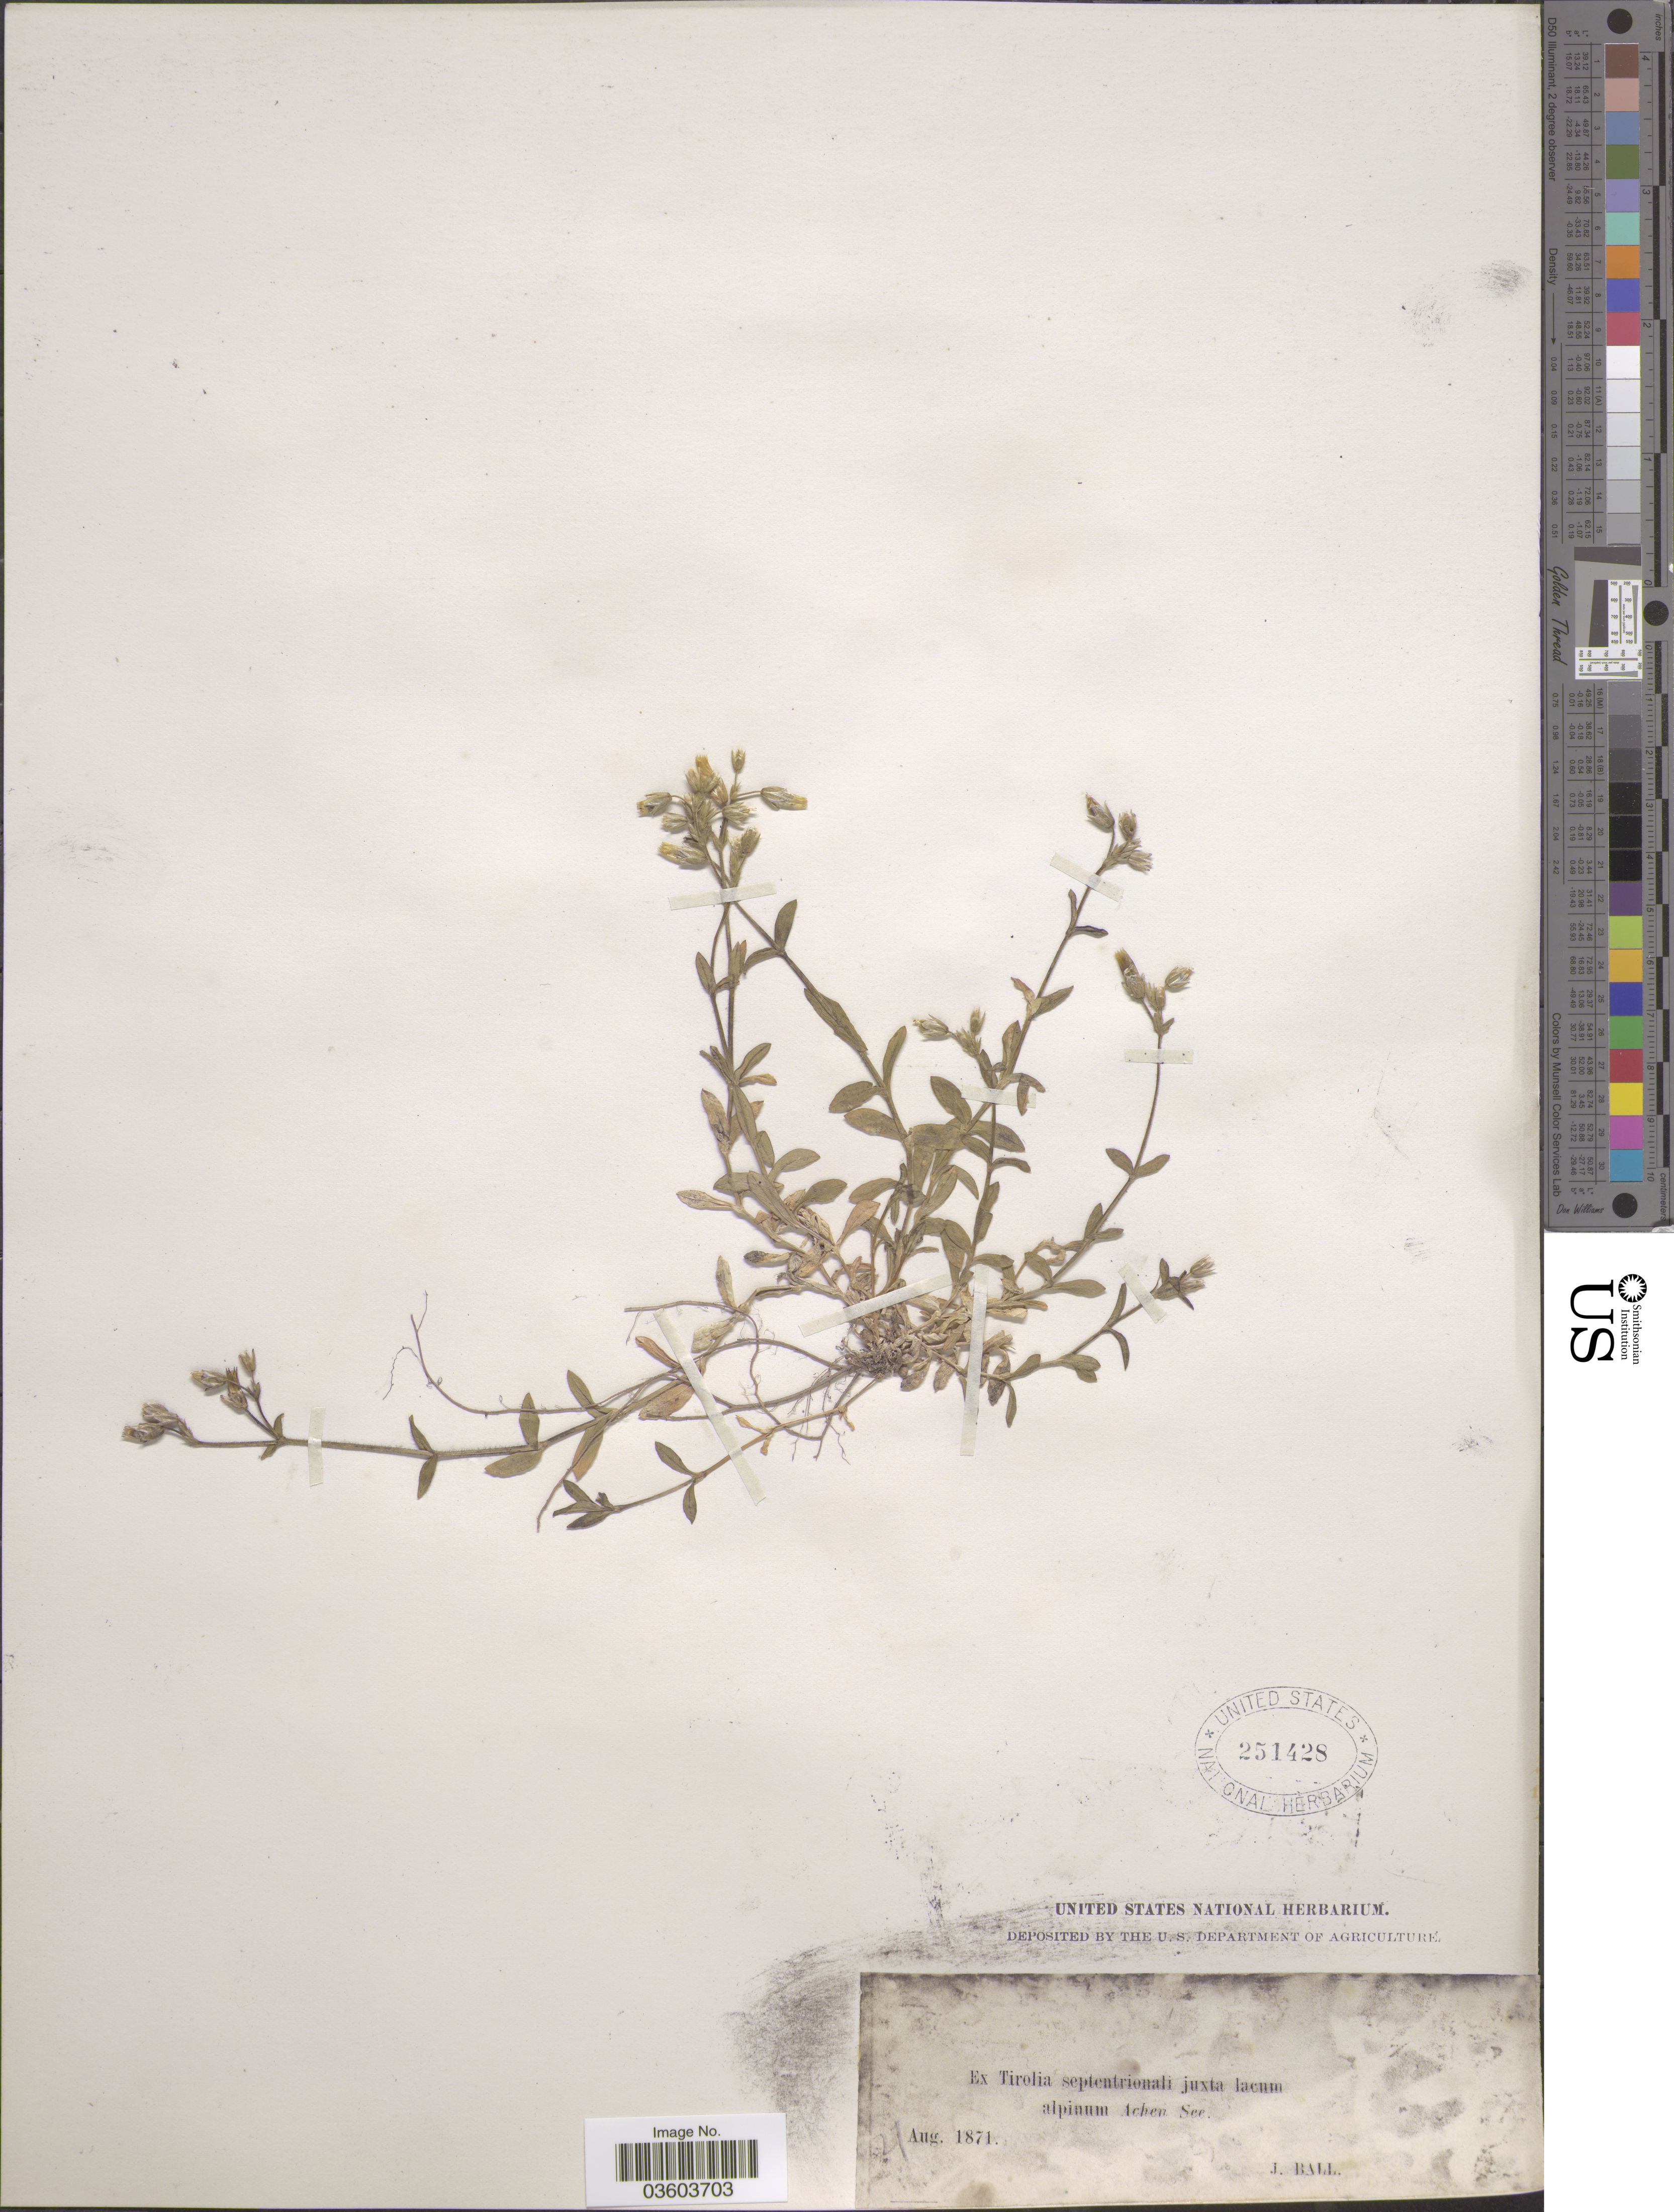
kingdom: Plantae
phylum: Tracheophyta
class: Magnoliopsida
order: Caryophyllales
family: Caryophyllaceae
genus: Cerastium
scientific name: Cerastium sp.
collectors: J. Ball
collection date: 1871-08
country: Austria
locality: Ex Tirolia septentrionali juxta lacum alpinum Achen See.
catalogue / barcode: US 251428